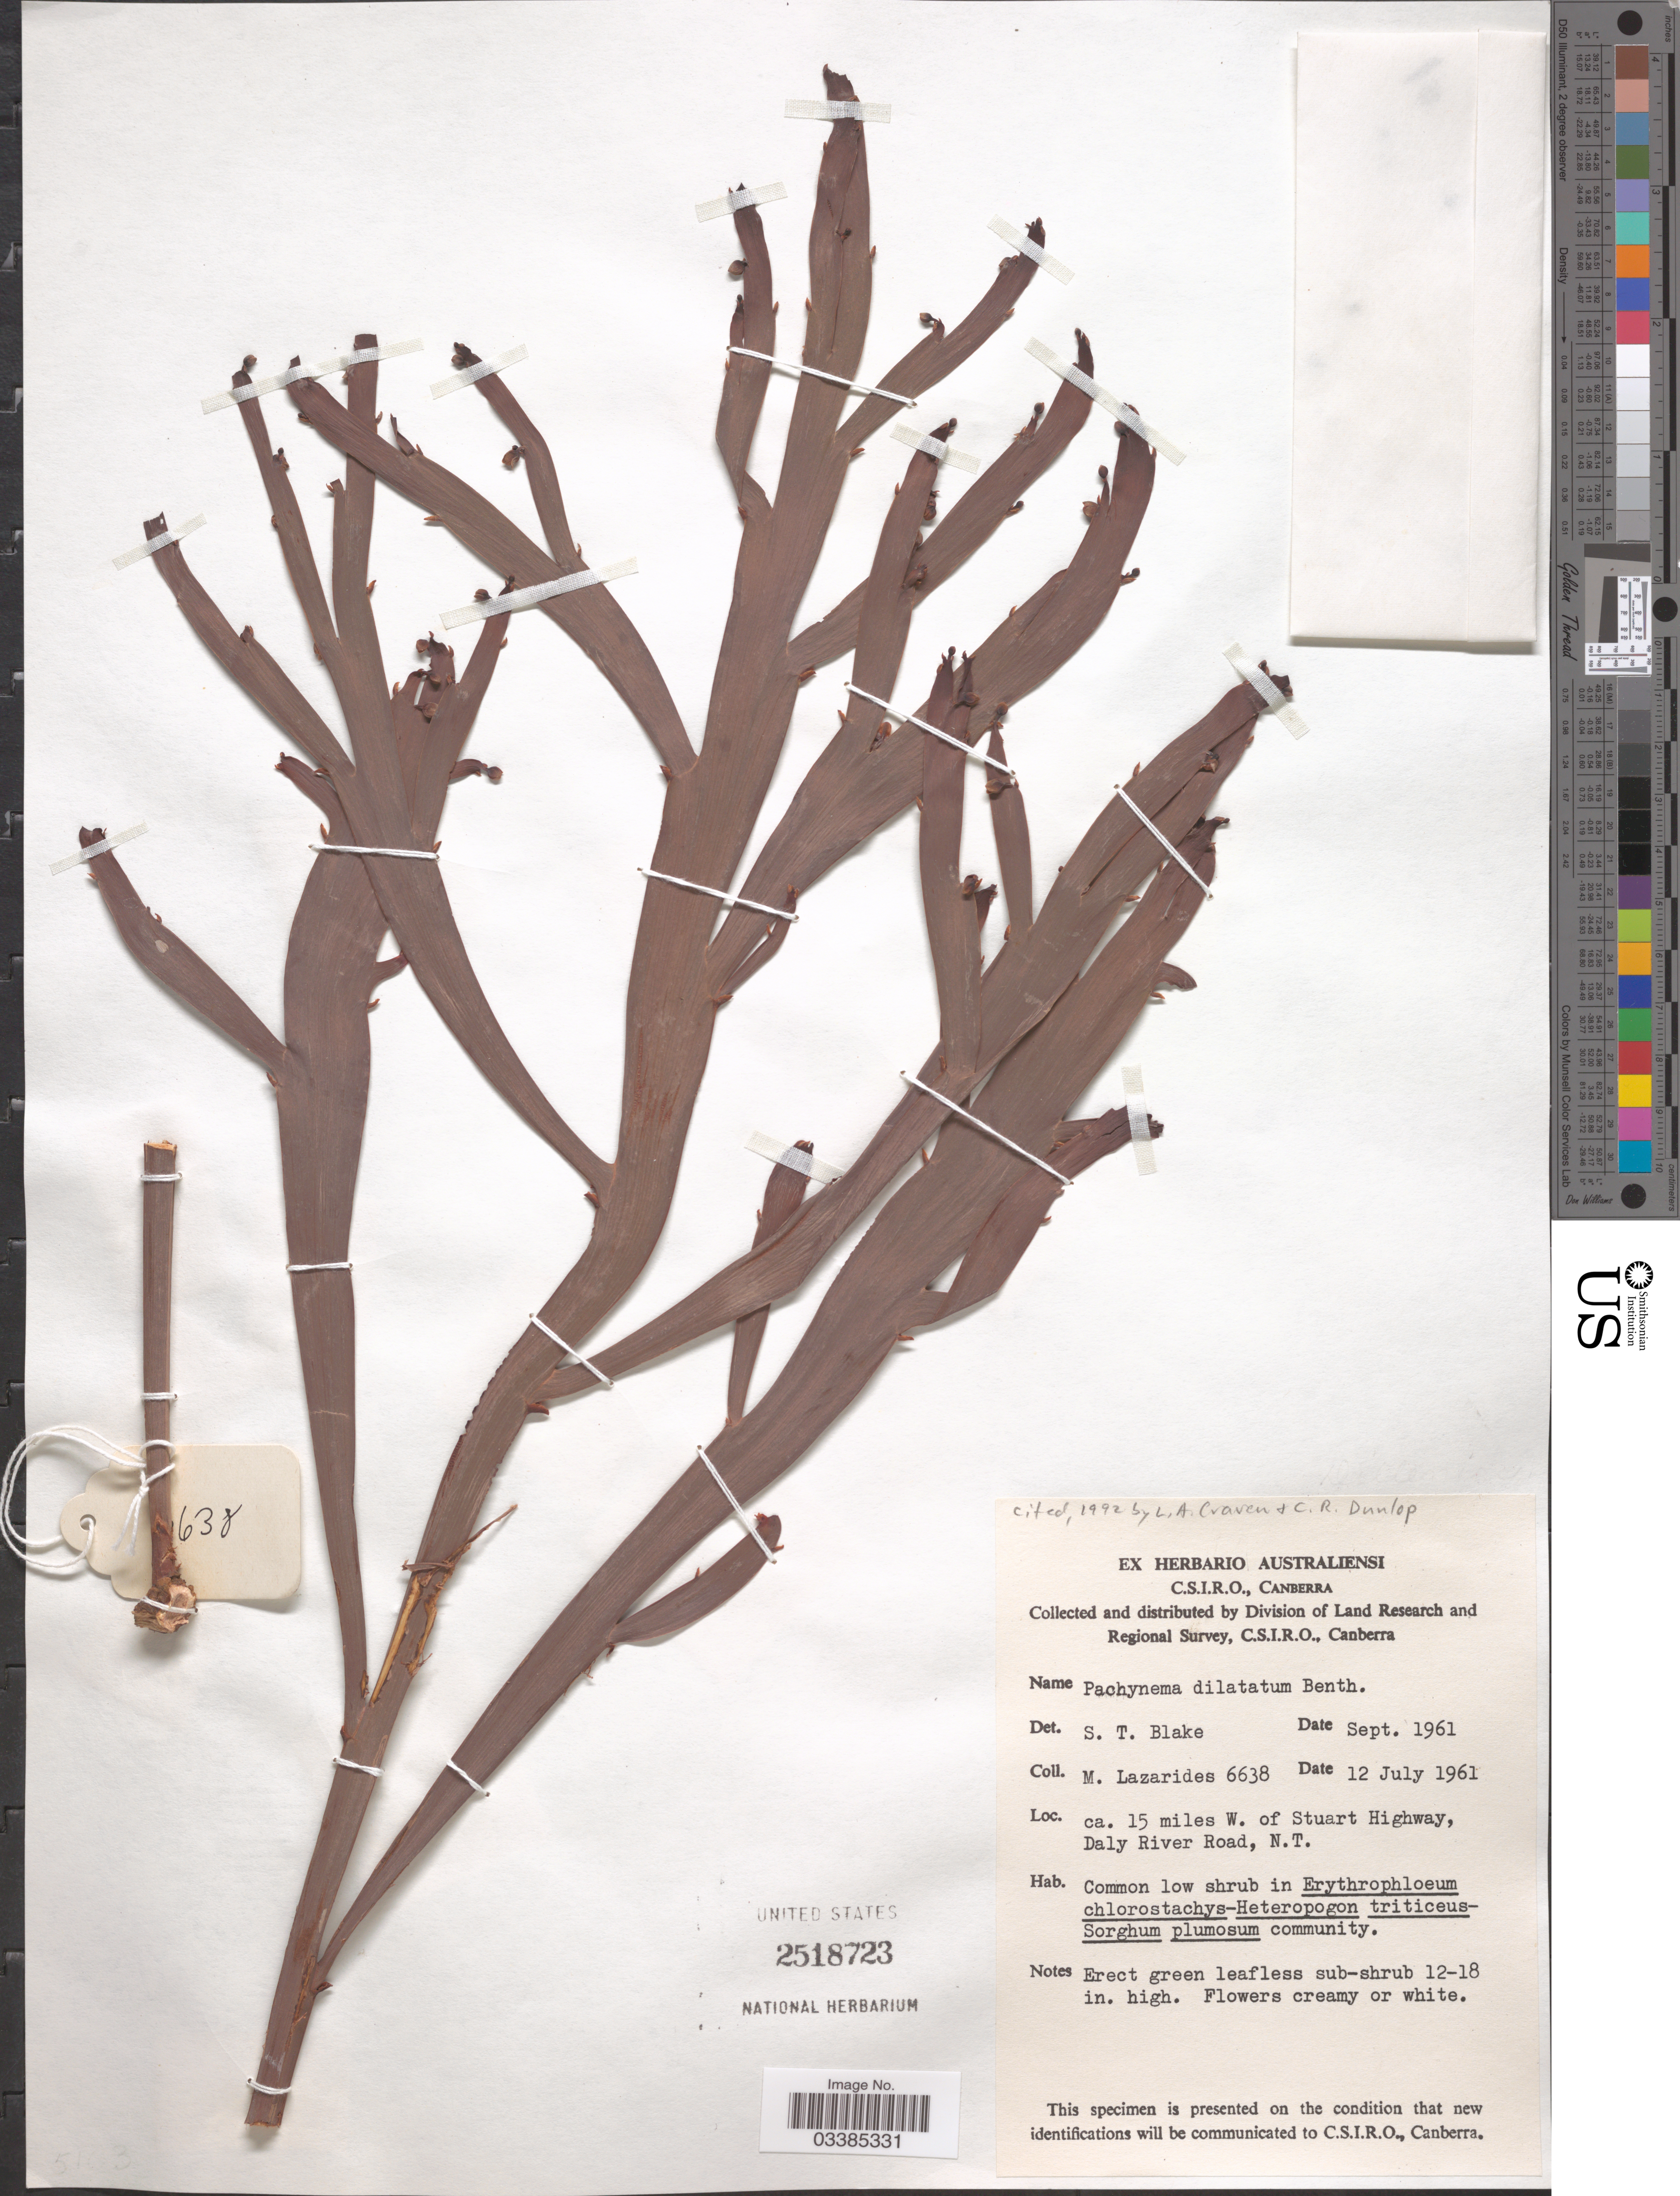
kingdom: Plantae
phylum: Tracheophyta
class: Magnoliopsida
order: Dilleniales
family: Dilleniaceae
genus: Hibbertia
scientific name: Hibbertia dilatata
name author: (Benth.) J.W. Horn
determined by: Strong, Mark T., (BOT), Smithsonian Institution - National Museum of Natural History (UNITED STATES)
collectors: M. Lazarides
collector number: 6638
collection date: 1961-07-12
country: Australia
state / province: Northern Territory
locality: Ca. 15 miles W. of Stuart Highway, Daly River Road.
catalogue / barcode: US 2518723